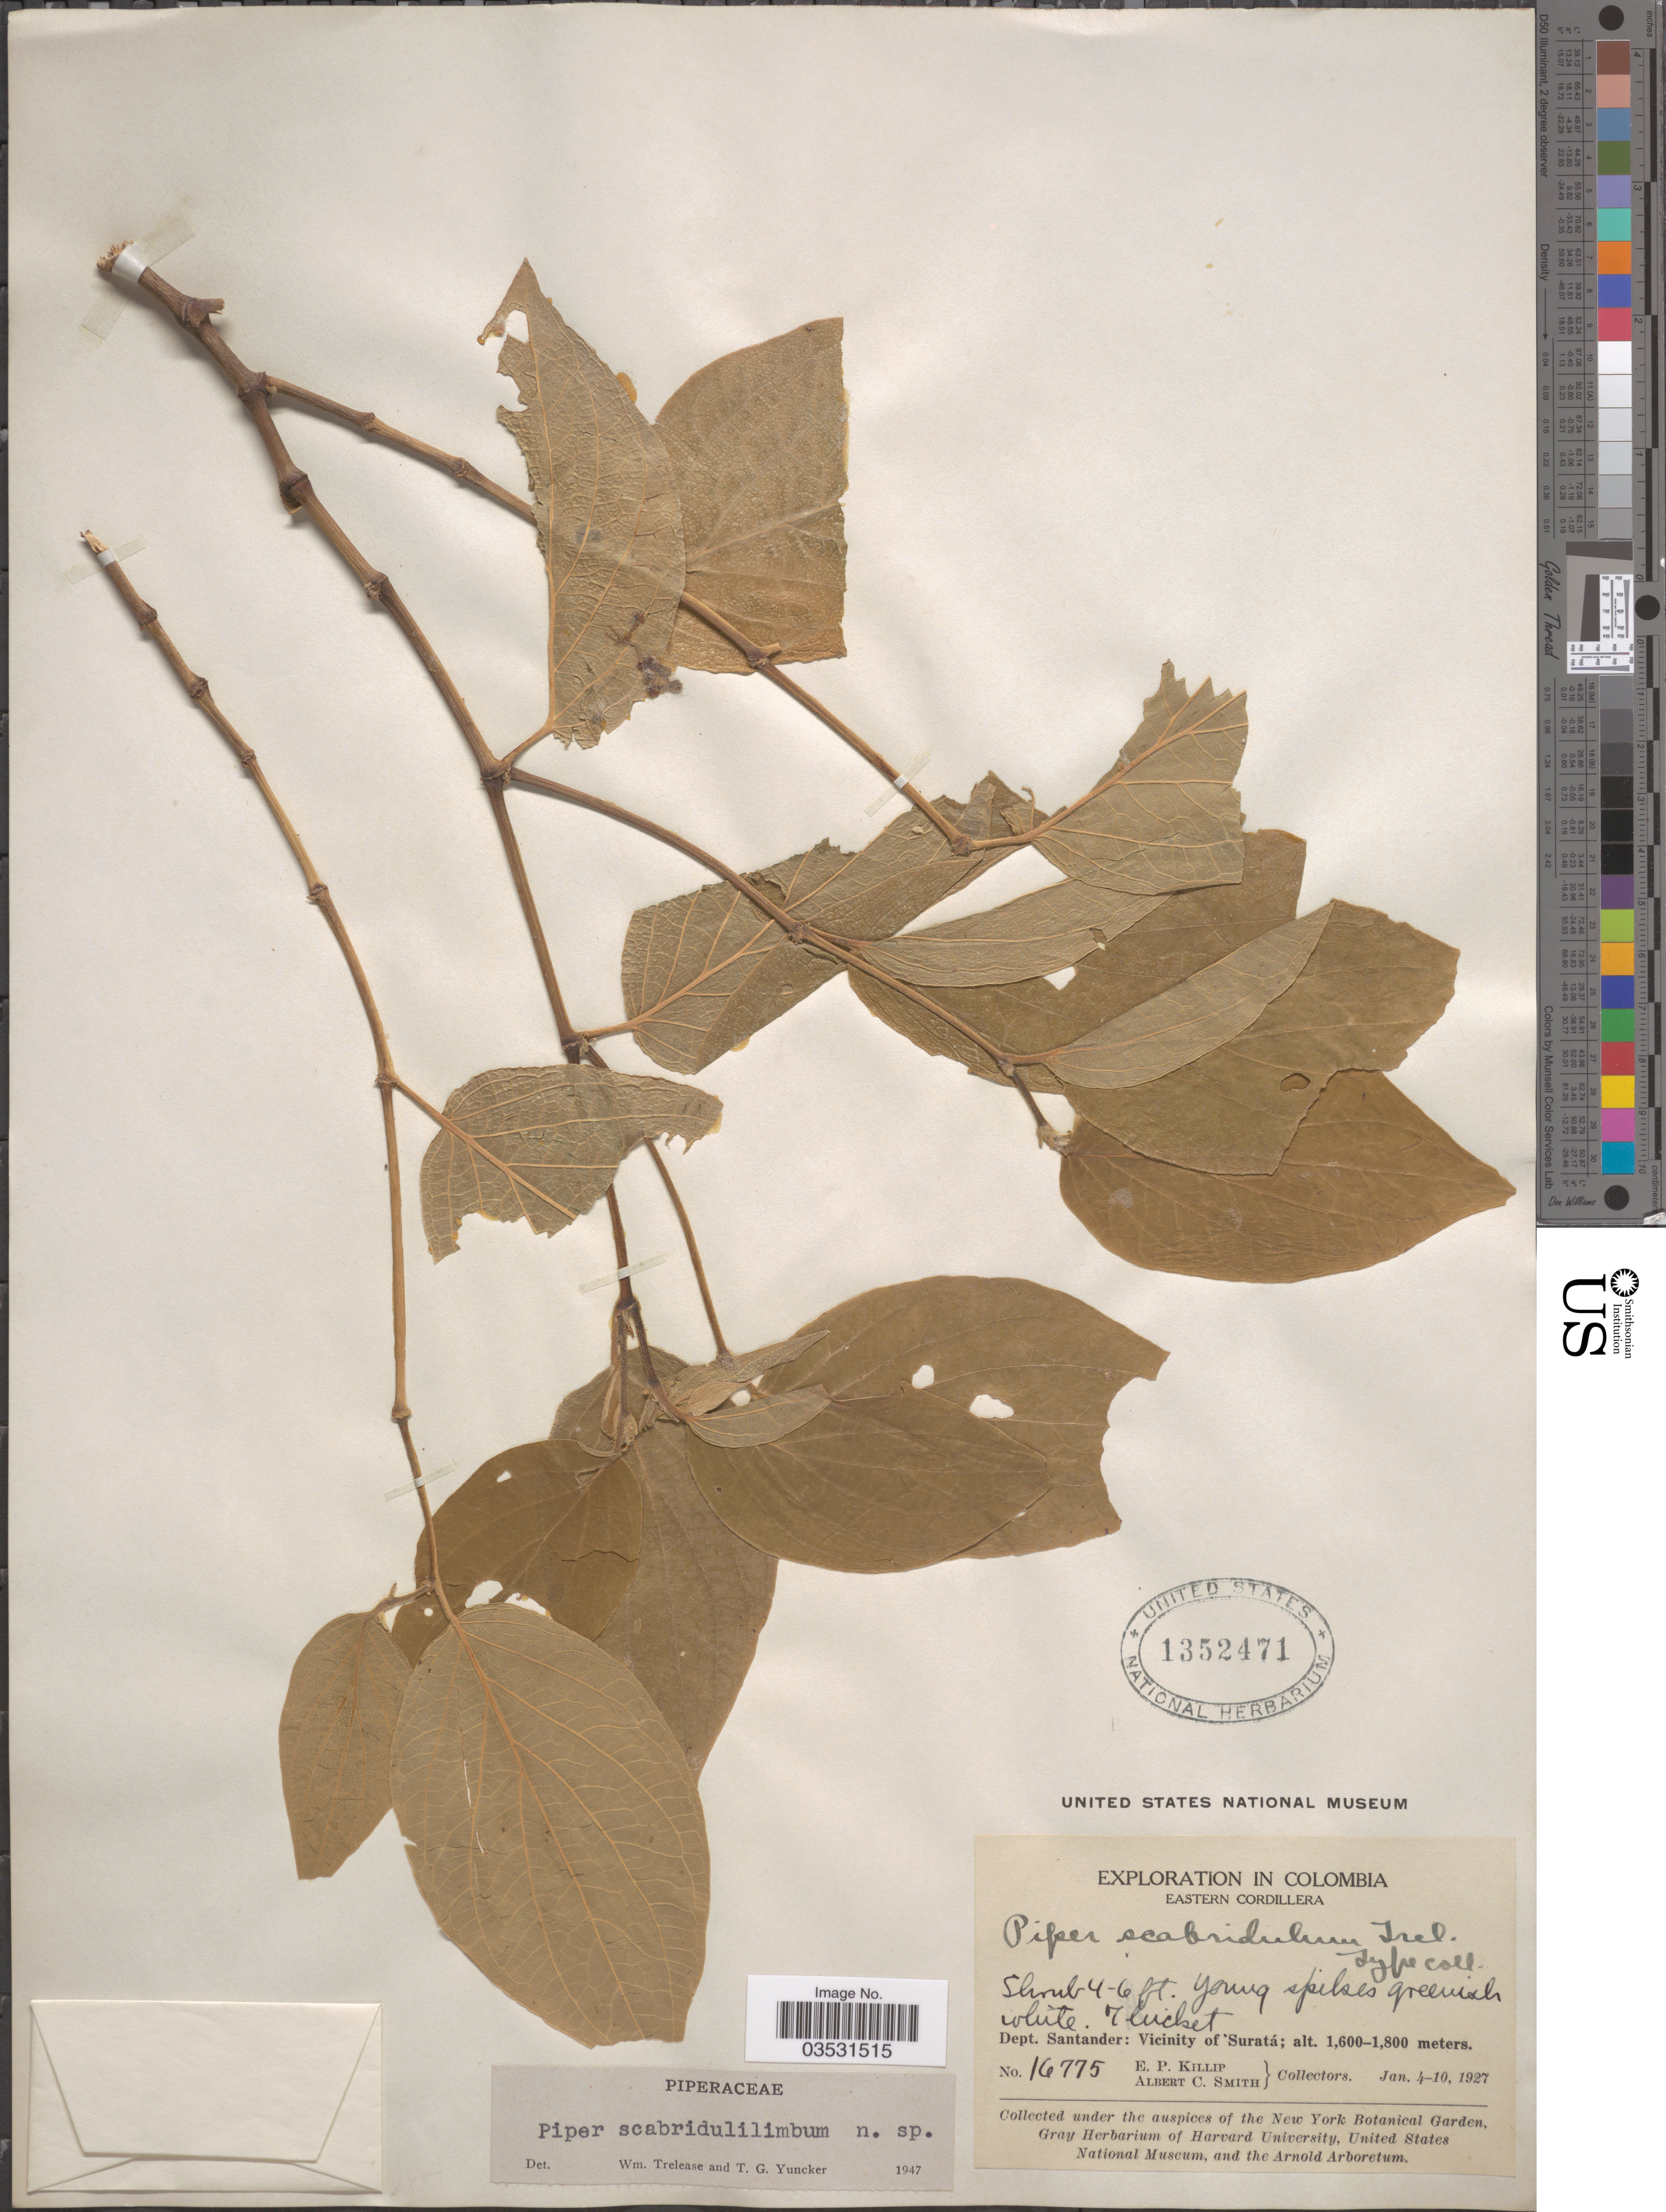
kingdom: Plantae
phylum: Tracheophyta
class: Magnoliopsida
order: Piperales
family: Piperaceae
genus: Piper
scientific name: Piper scabridulilimbum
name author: Trel. & Yunck.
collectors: E. P. Killip & A. C. Smith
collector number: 16775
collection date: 1927-01-04/1927-01-10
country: Colombia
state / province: Santander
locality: Eastern Cordillera. Dept. Santander: Vicinity of Suratá.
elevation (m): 1600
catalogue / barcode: US 1352471